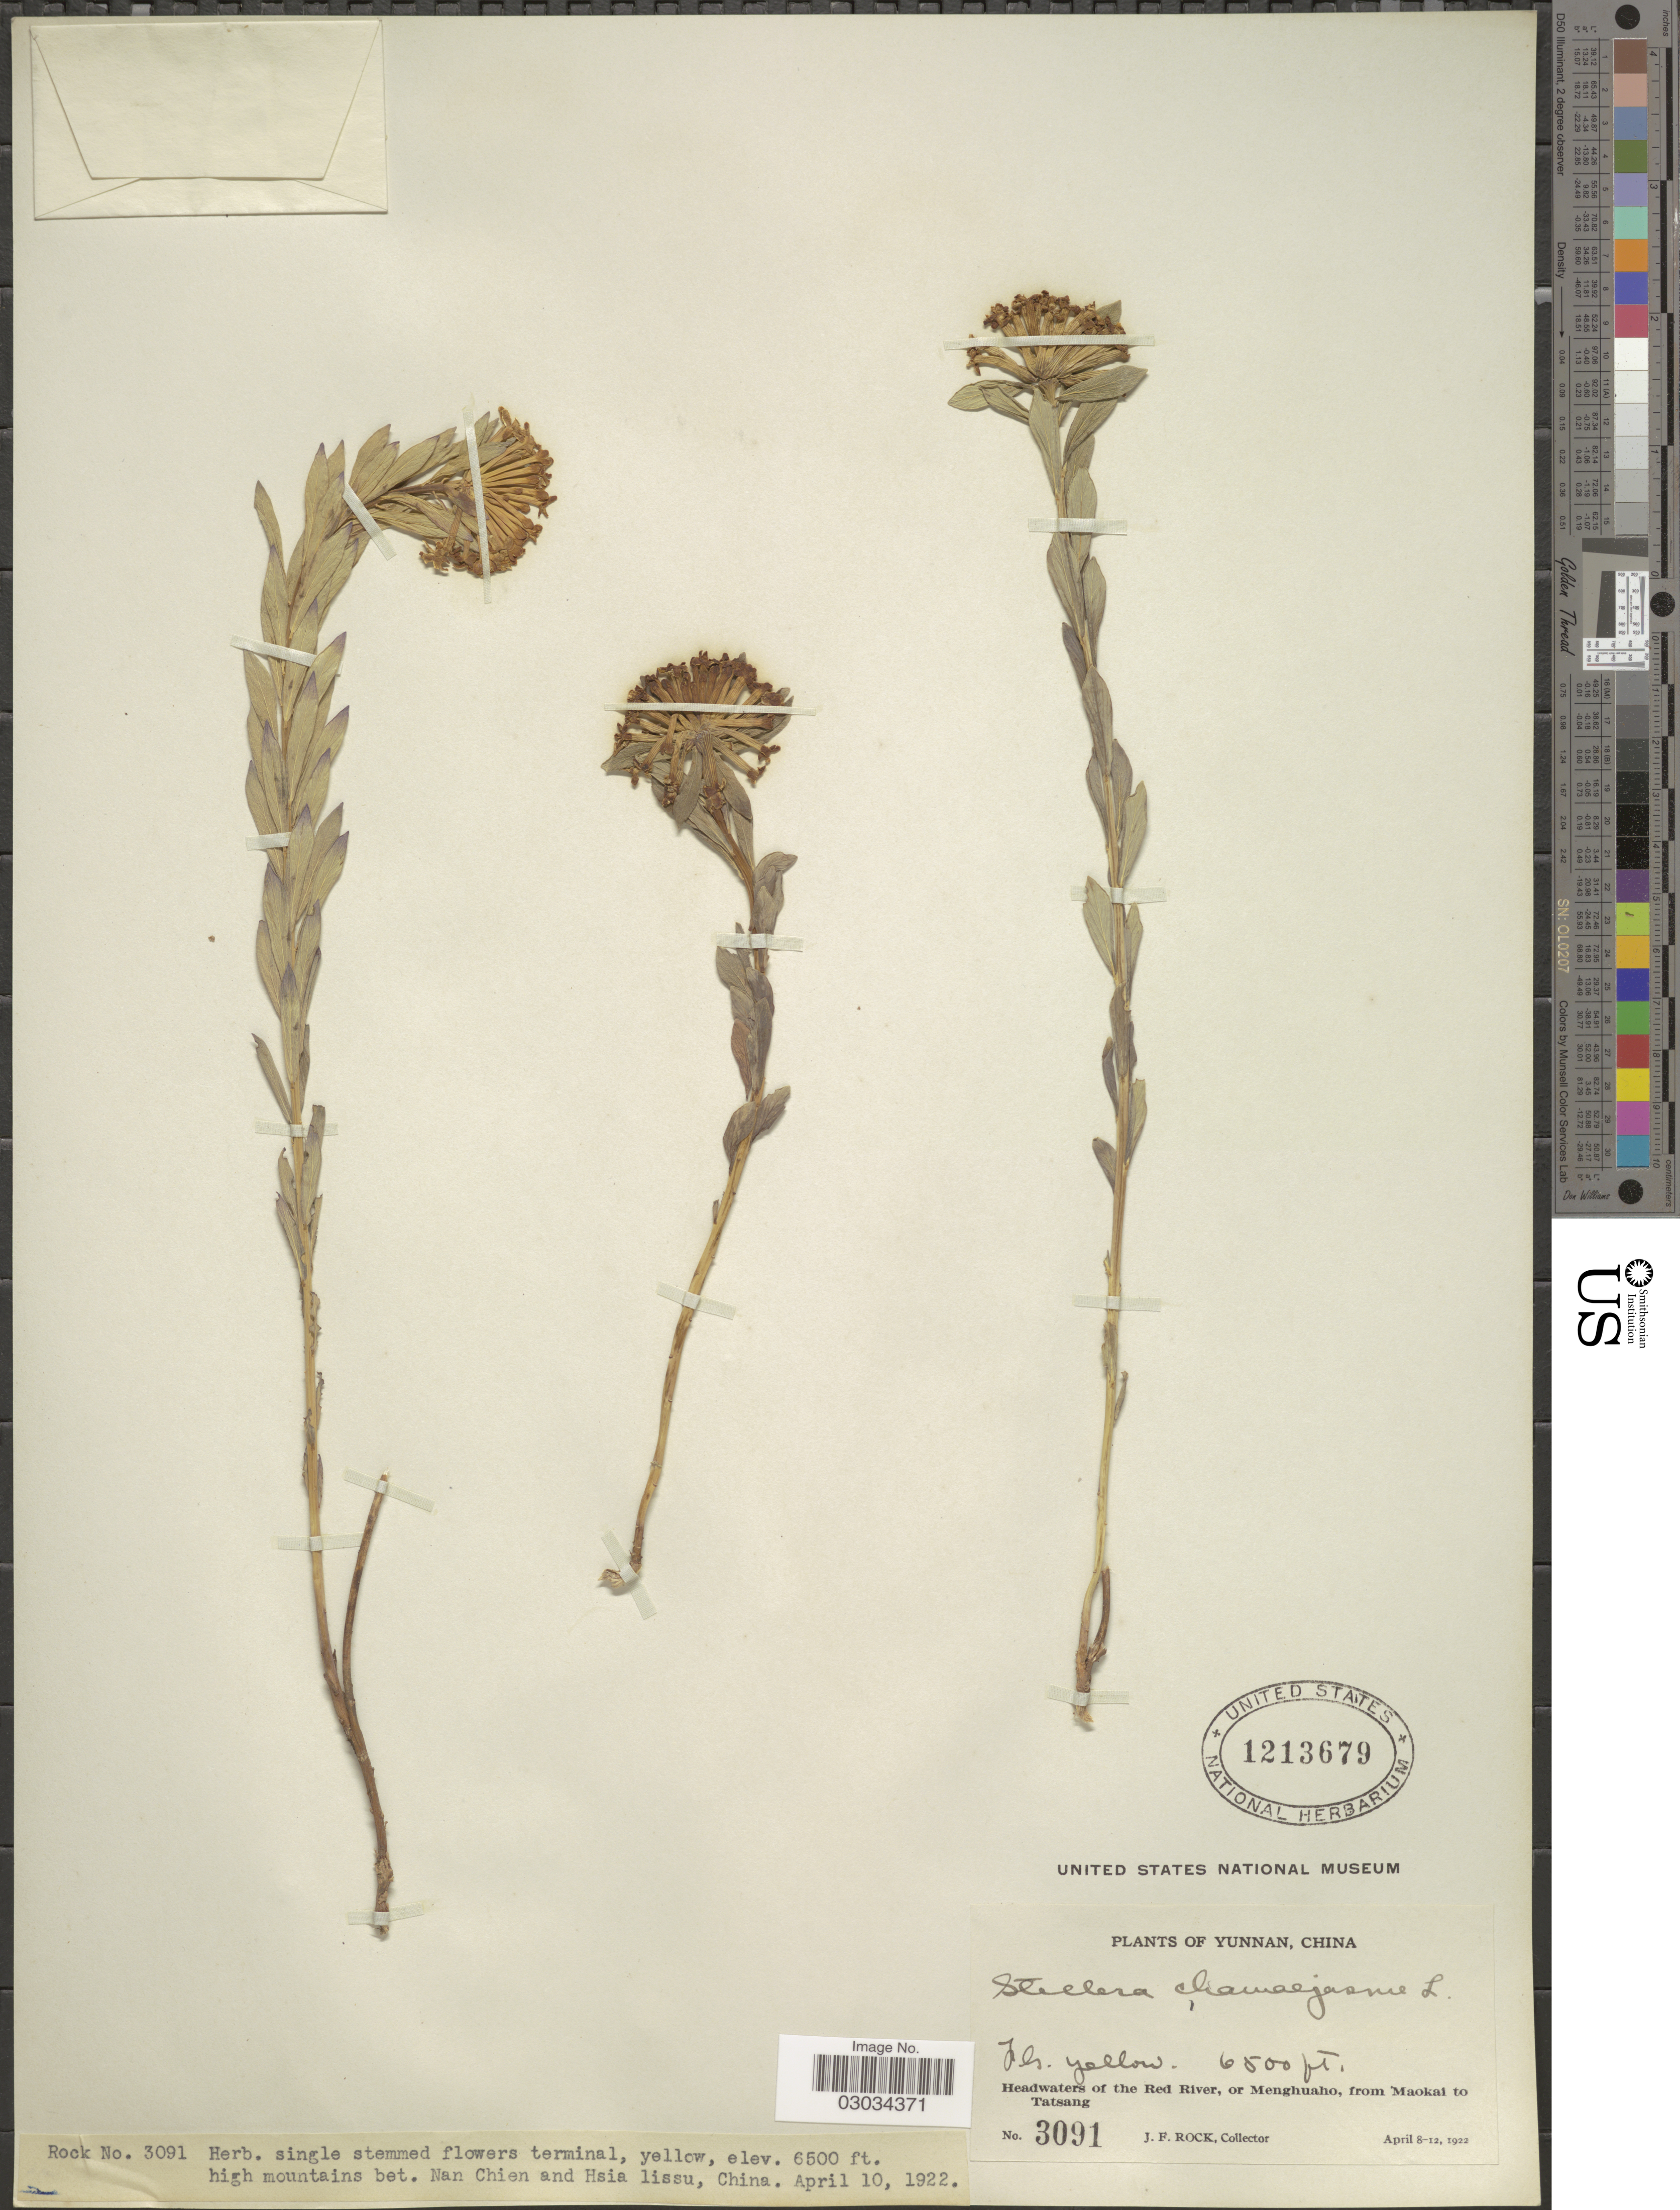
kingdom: Plantae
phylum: Tracheophyta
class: Magnoliopsida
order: Malvales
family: Thymelaeaceae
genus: Stellera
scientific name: Stellera chamaejasme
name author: L.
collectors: J. Rock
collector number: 3091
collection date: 1922-04-10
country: China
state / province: Yunnan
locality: Headwaters of the Red River, or Menghuaho, from Maokai to Tatsang, high mountains bet. Nan Chien and Hsia lissu.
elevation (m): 1981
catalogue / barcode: US 1213679